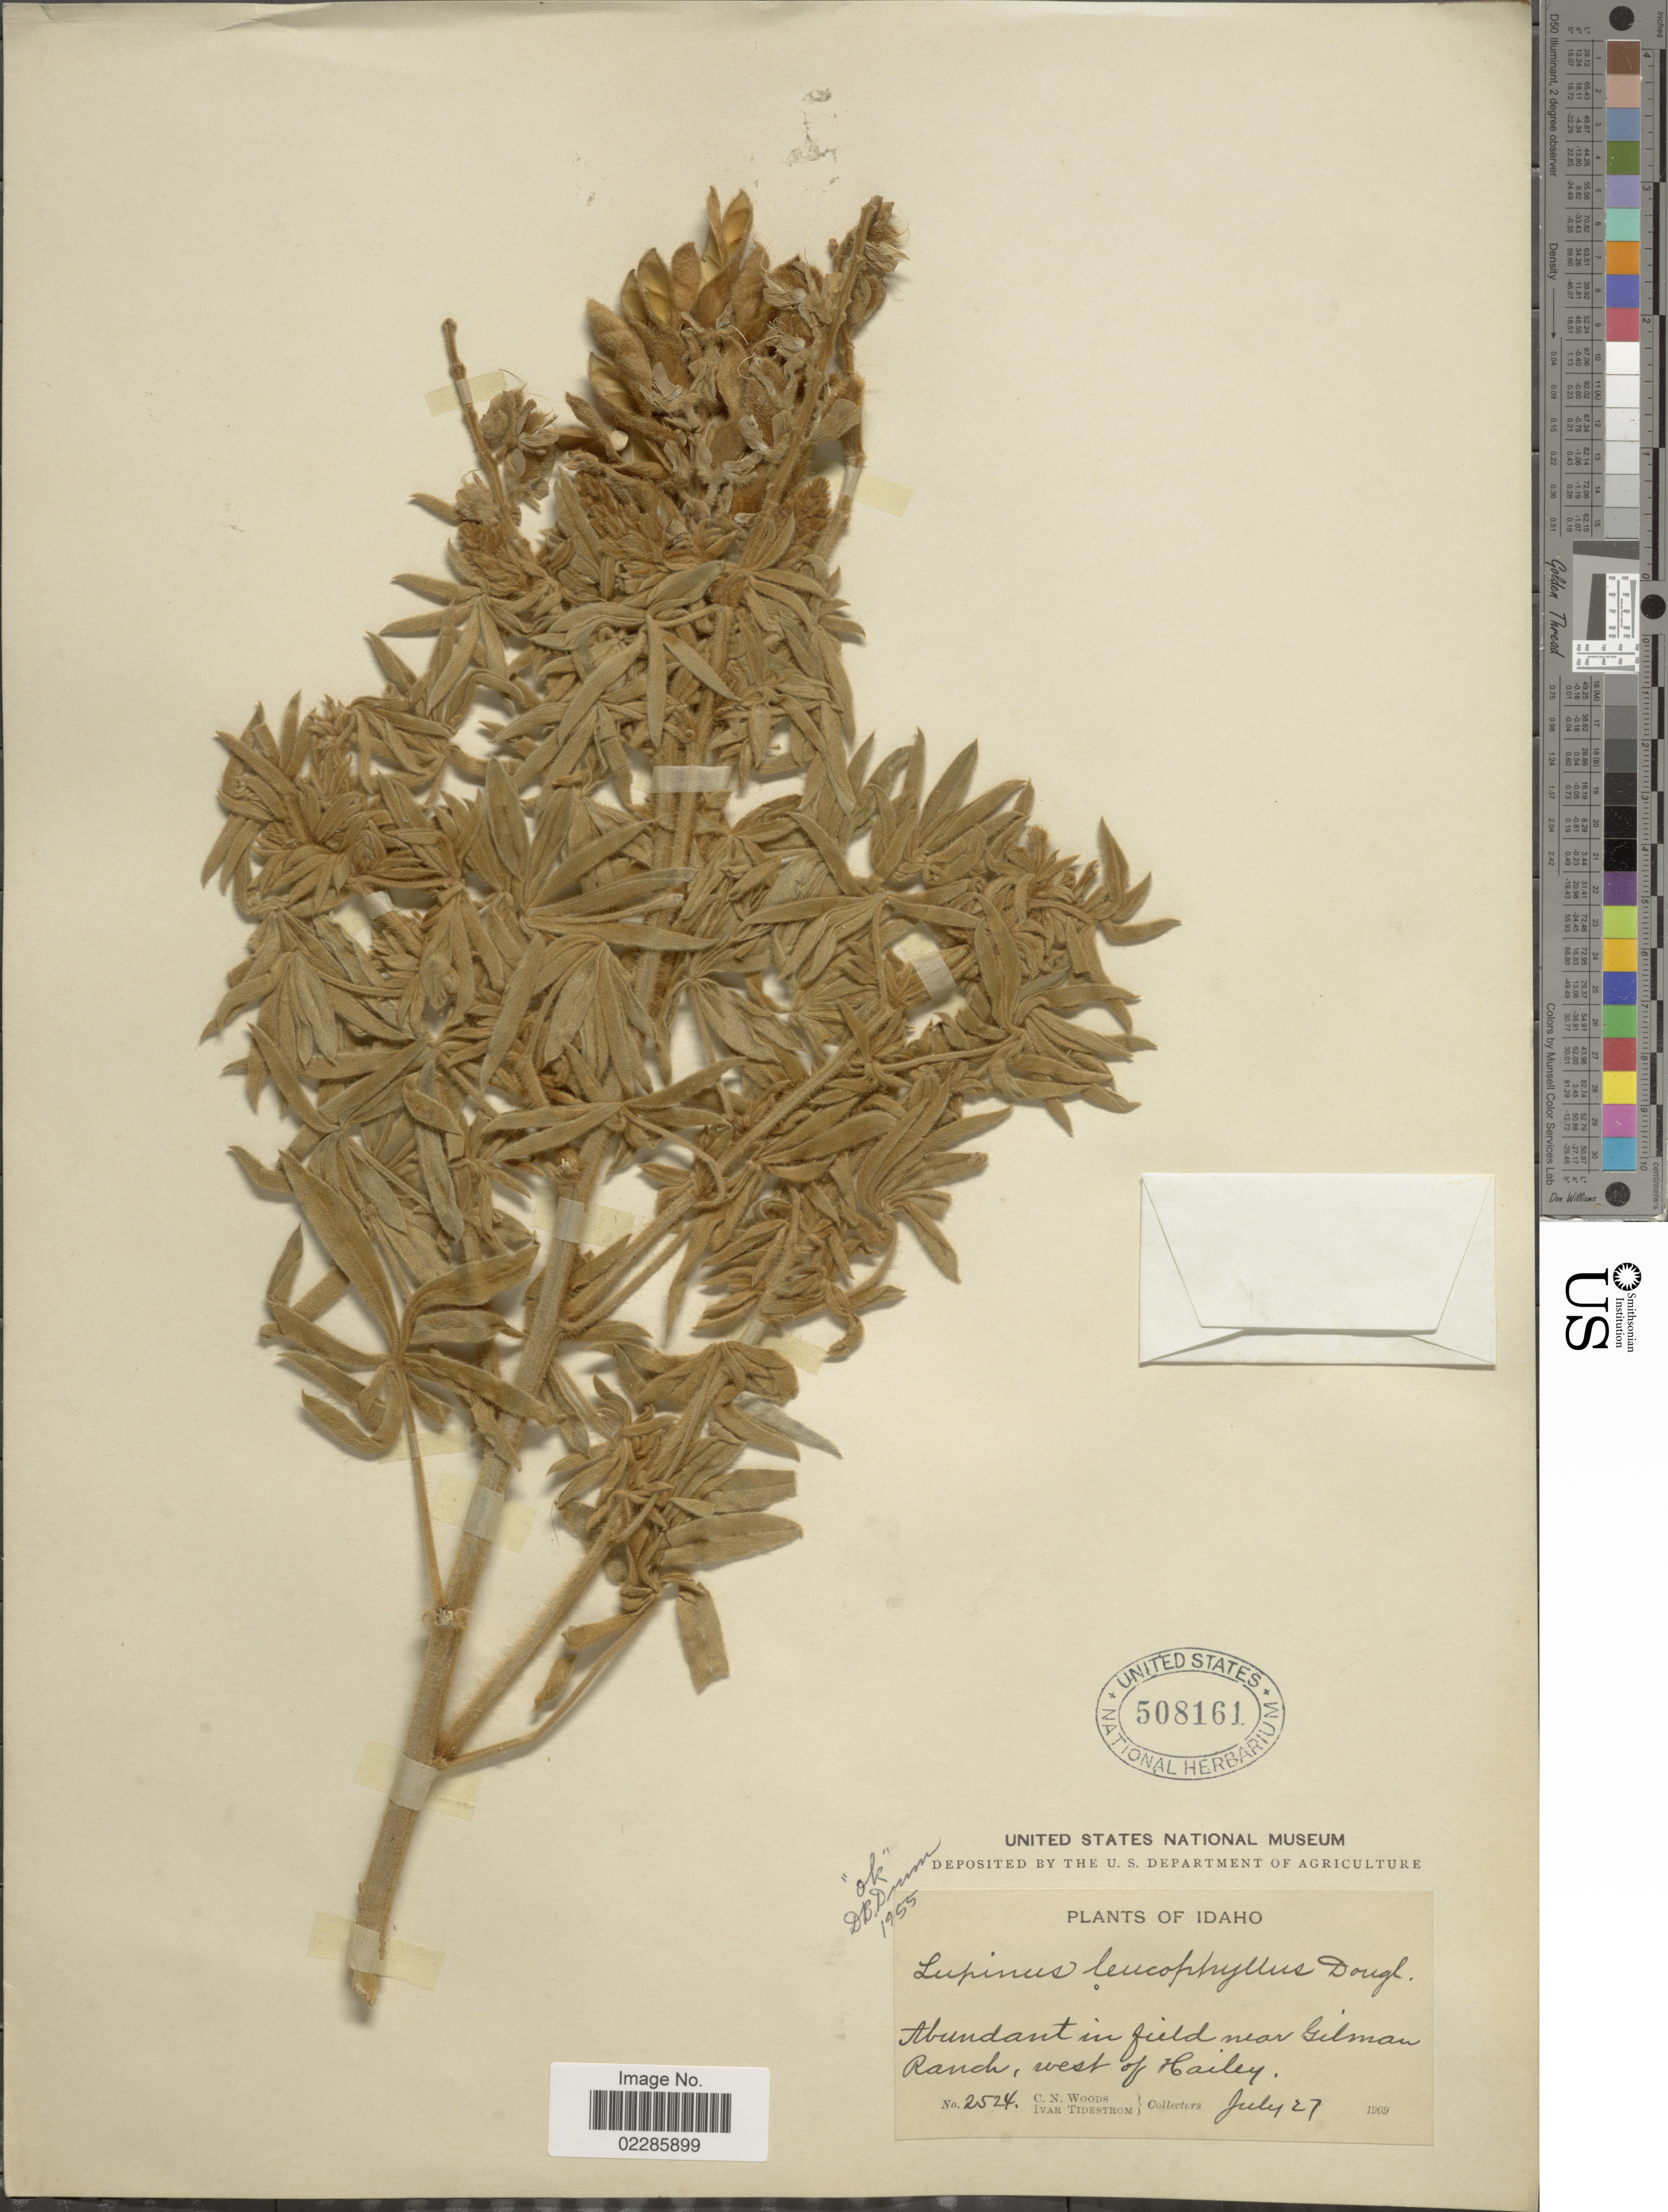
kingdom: Plantae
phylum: Tracheophyta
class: Magnoliopsida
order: Fabales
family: Fabaceae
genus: Lupinus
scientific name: Lupinus leucophyllus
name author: Douglas ex Lindl.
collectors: C. Woods & I. F. Tidestrom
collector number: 2524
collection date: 1909-07-27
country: United States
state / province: Idaho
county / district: Blaine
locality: Abundant in field near Gilman Ranch, W of Hailey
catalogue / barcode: US 508161